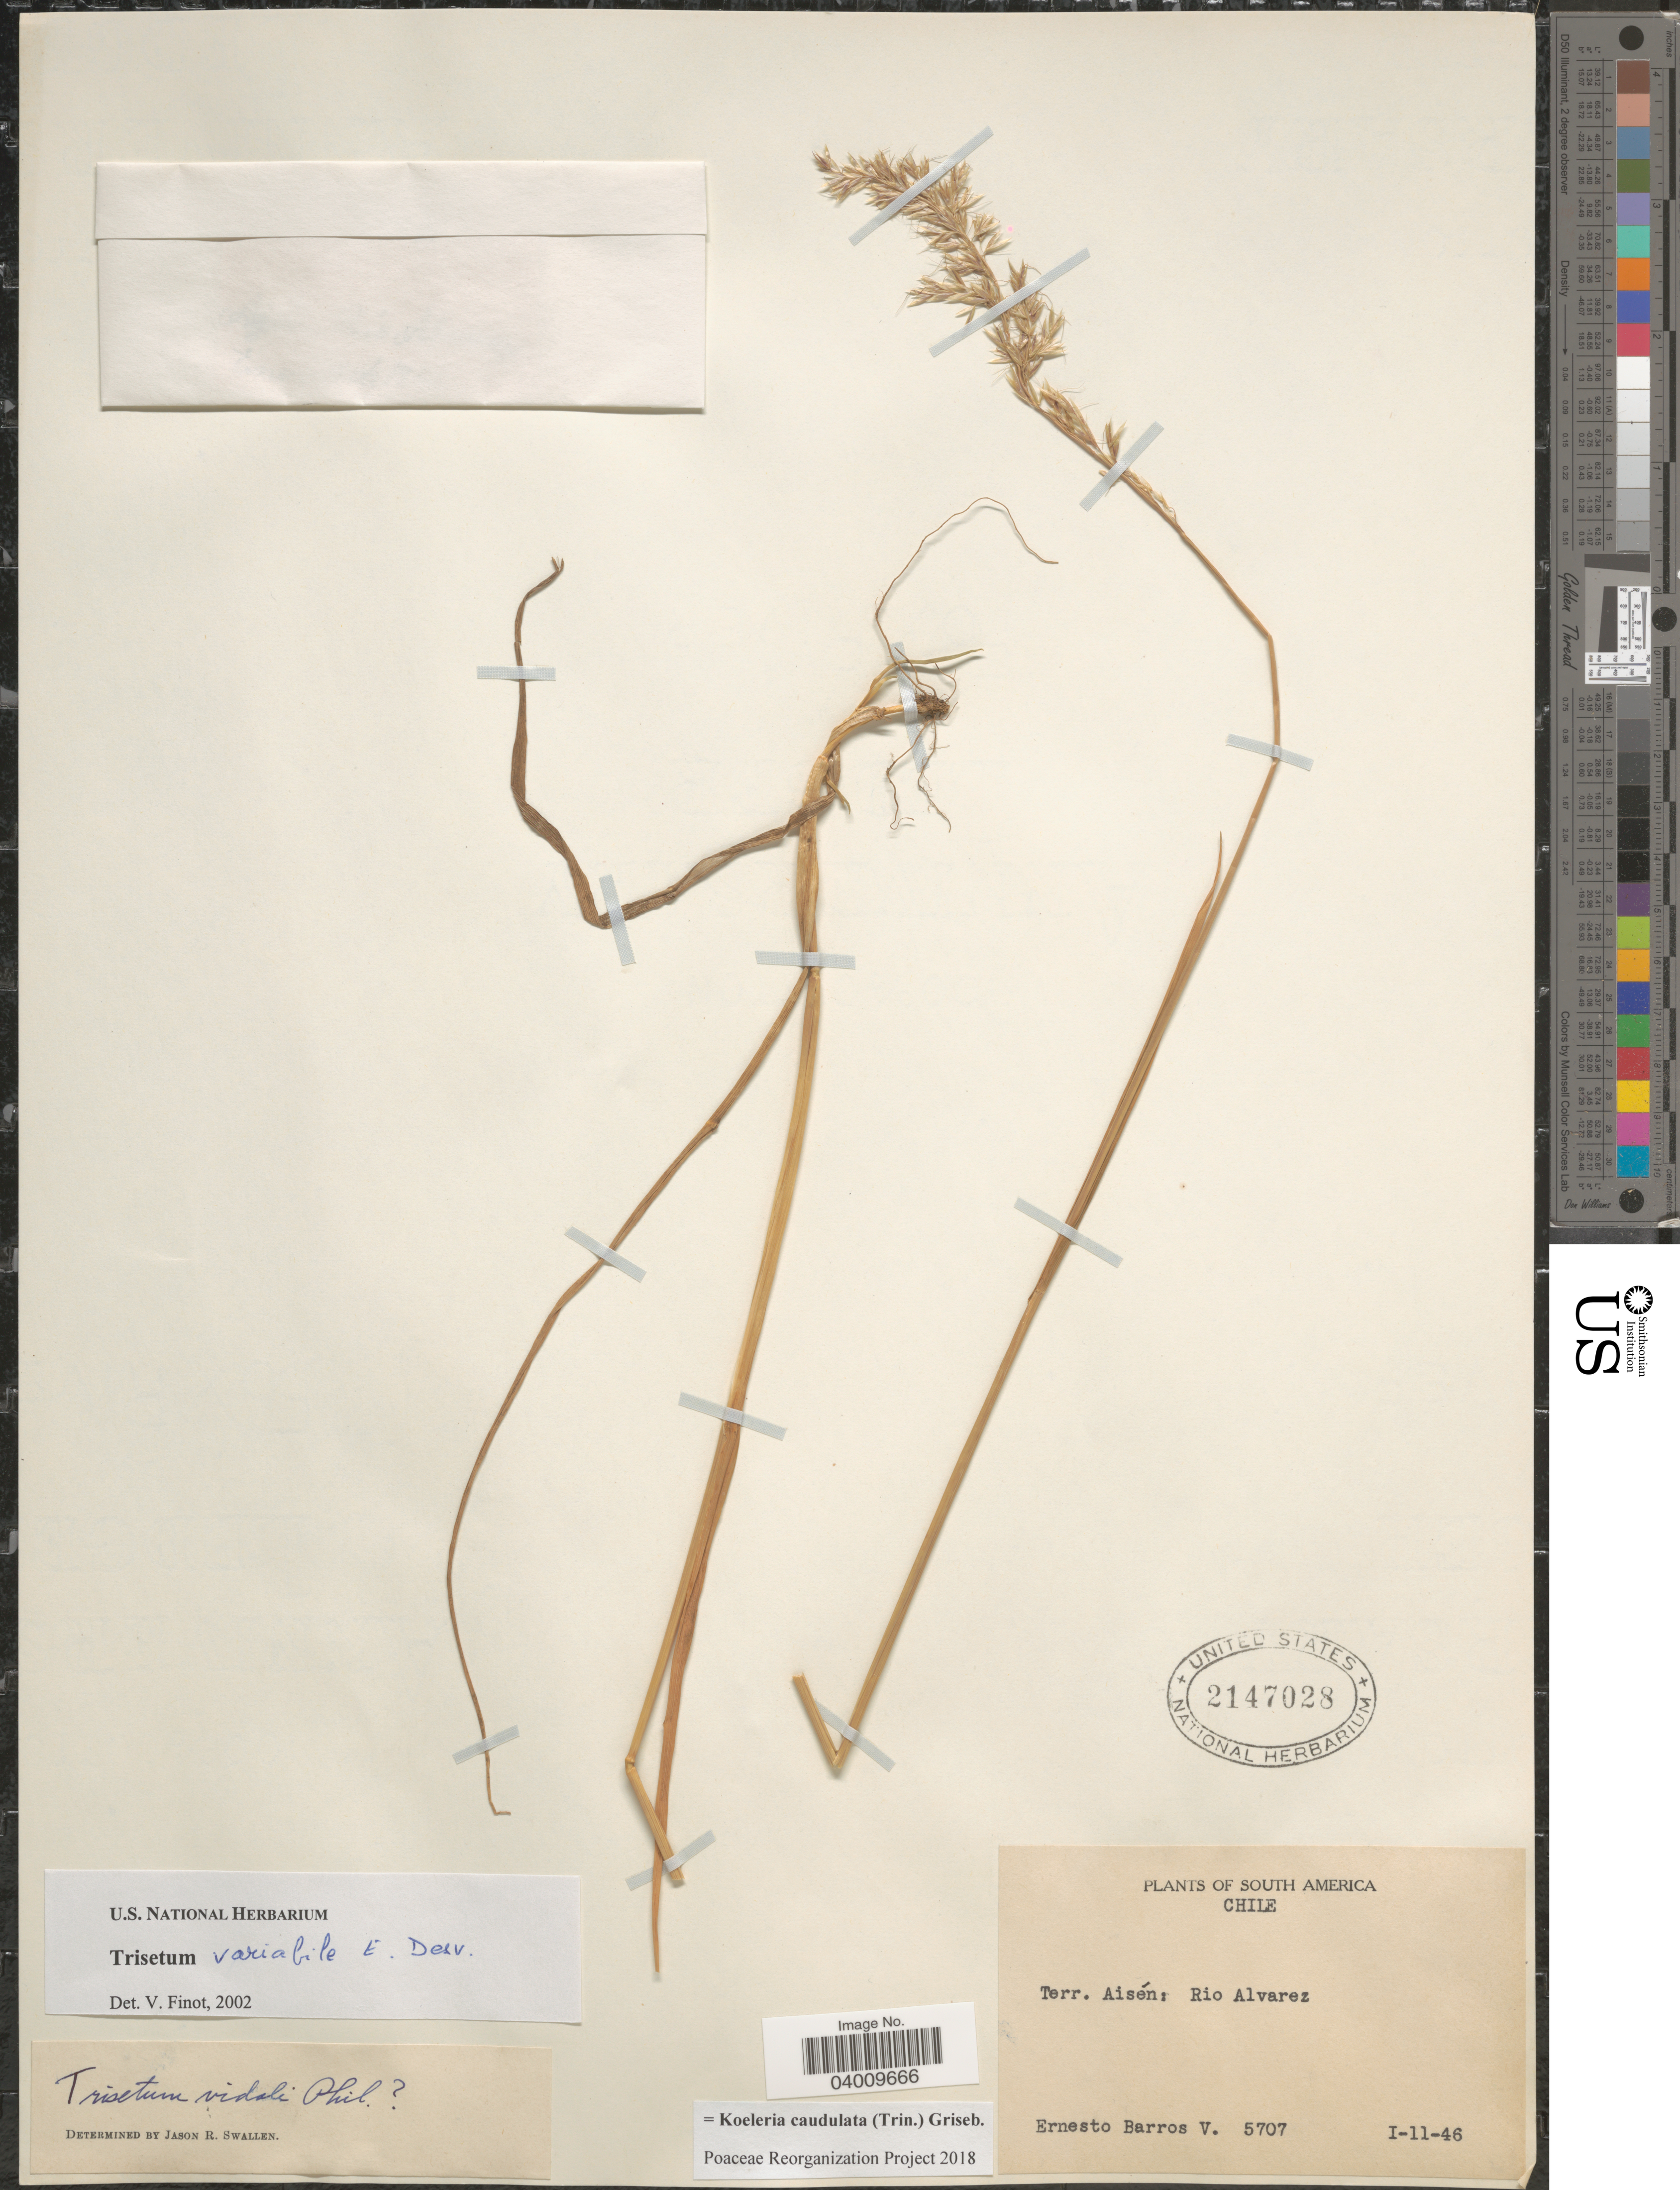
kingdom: Plantae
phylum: Tracheophyta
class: Liliopsida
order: Poales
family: Poaceae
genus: Koeleria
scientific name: Koeleria caudulata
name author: (Trin.) Griseb.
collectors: E. Barros V.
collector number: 5707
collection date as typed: Transcribed d/m/y: 11/1/46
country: Chile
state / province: Aisén (XI)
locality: Rio Alvarez.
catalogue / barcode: US 2147028